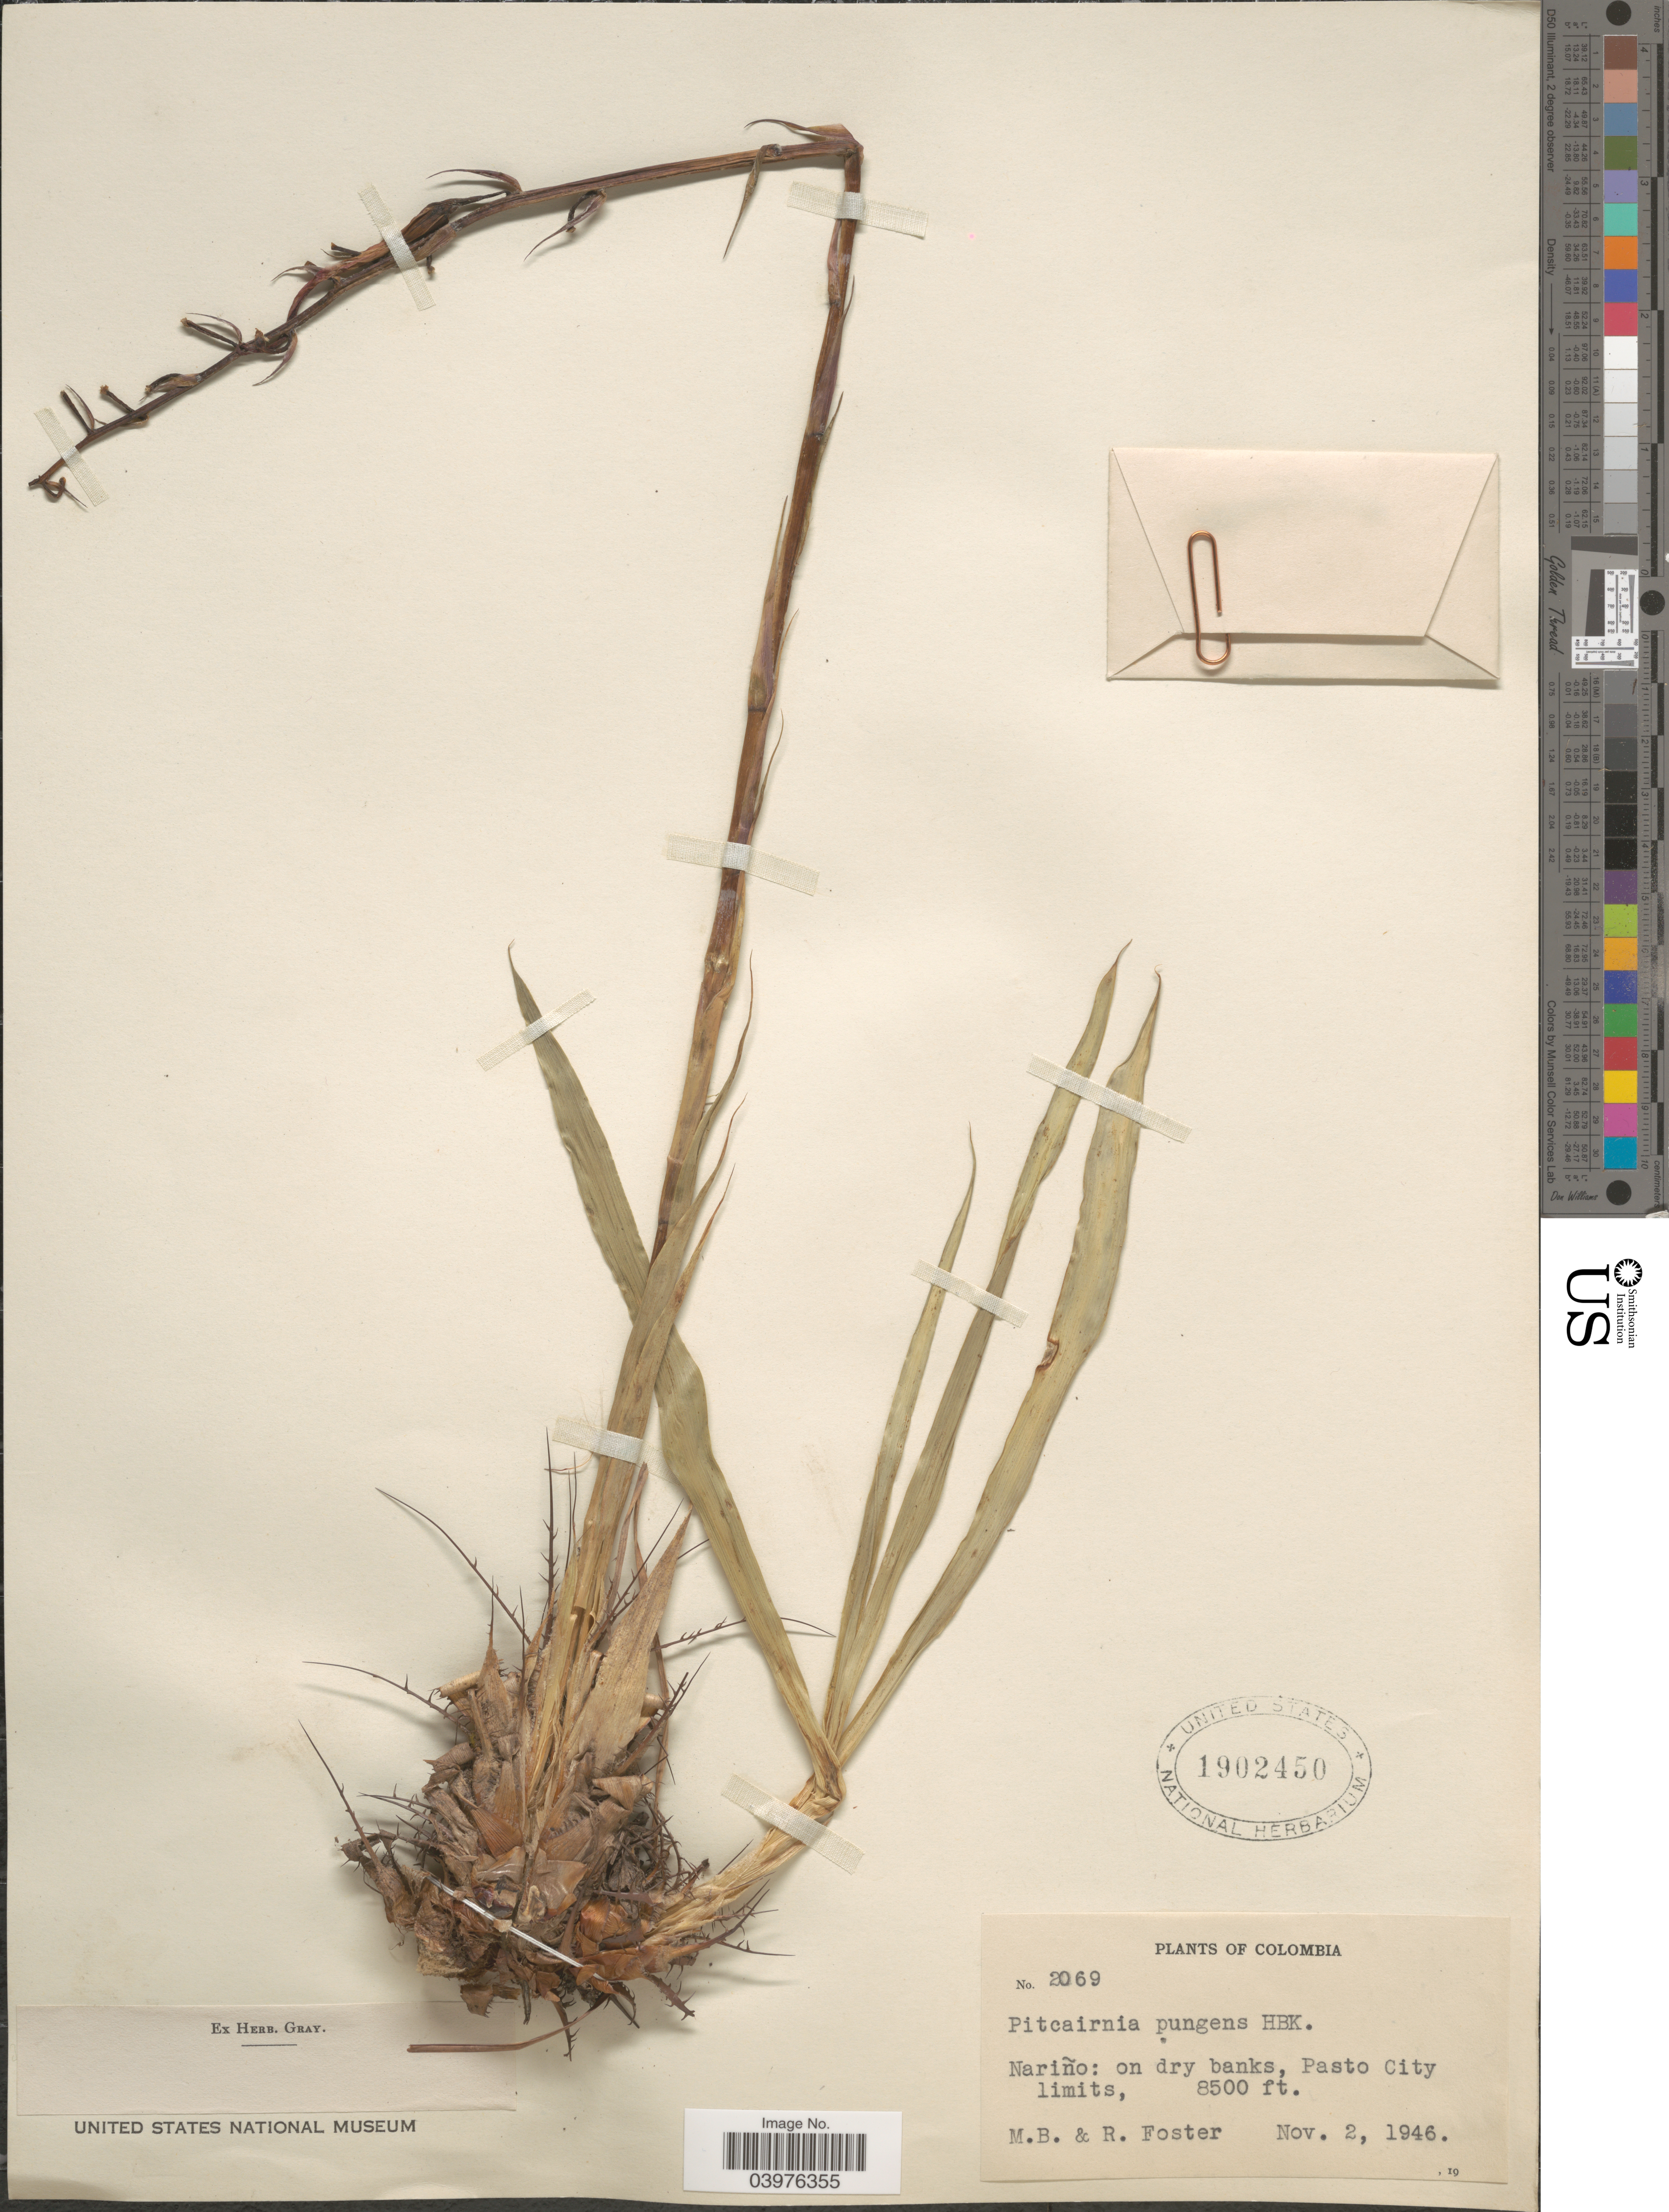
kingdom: Plantae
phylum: Tracheophyta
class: Liliopsida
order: Poales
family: Bromeliaceae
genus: Pitcairnia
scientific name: Pitcairnia pungens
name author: Kunth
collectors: M. B. Foster & R. Foster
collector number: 2069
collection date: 1946-11-02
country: Colombia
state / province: Nariño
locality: Pasto City limits.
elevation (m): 2591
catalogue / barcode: US 1902450